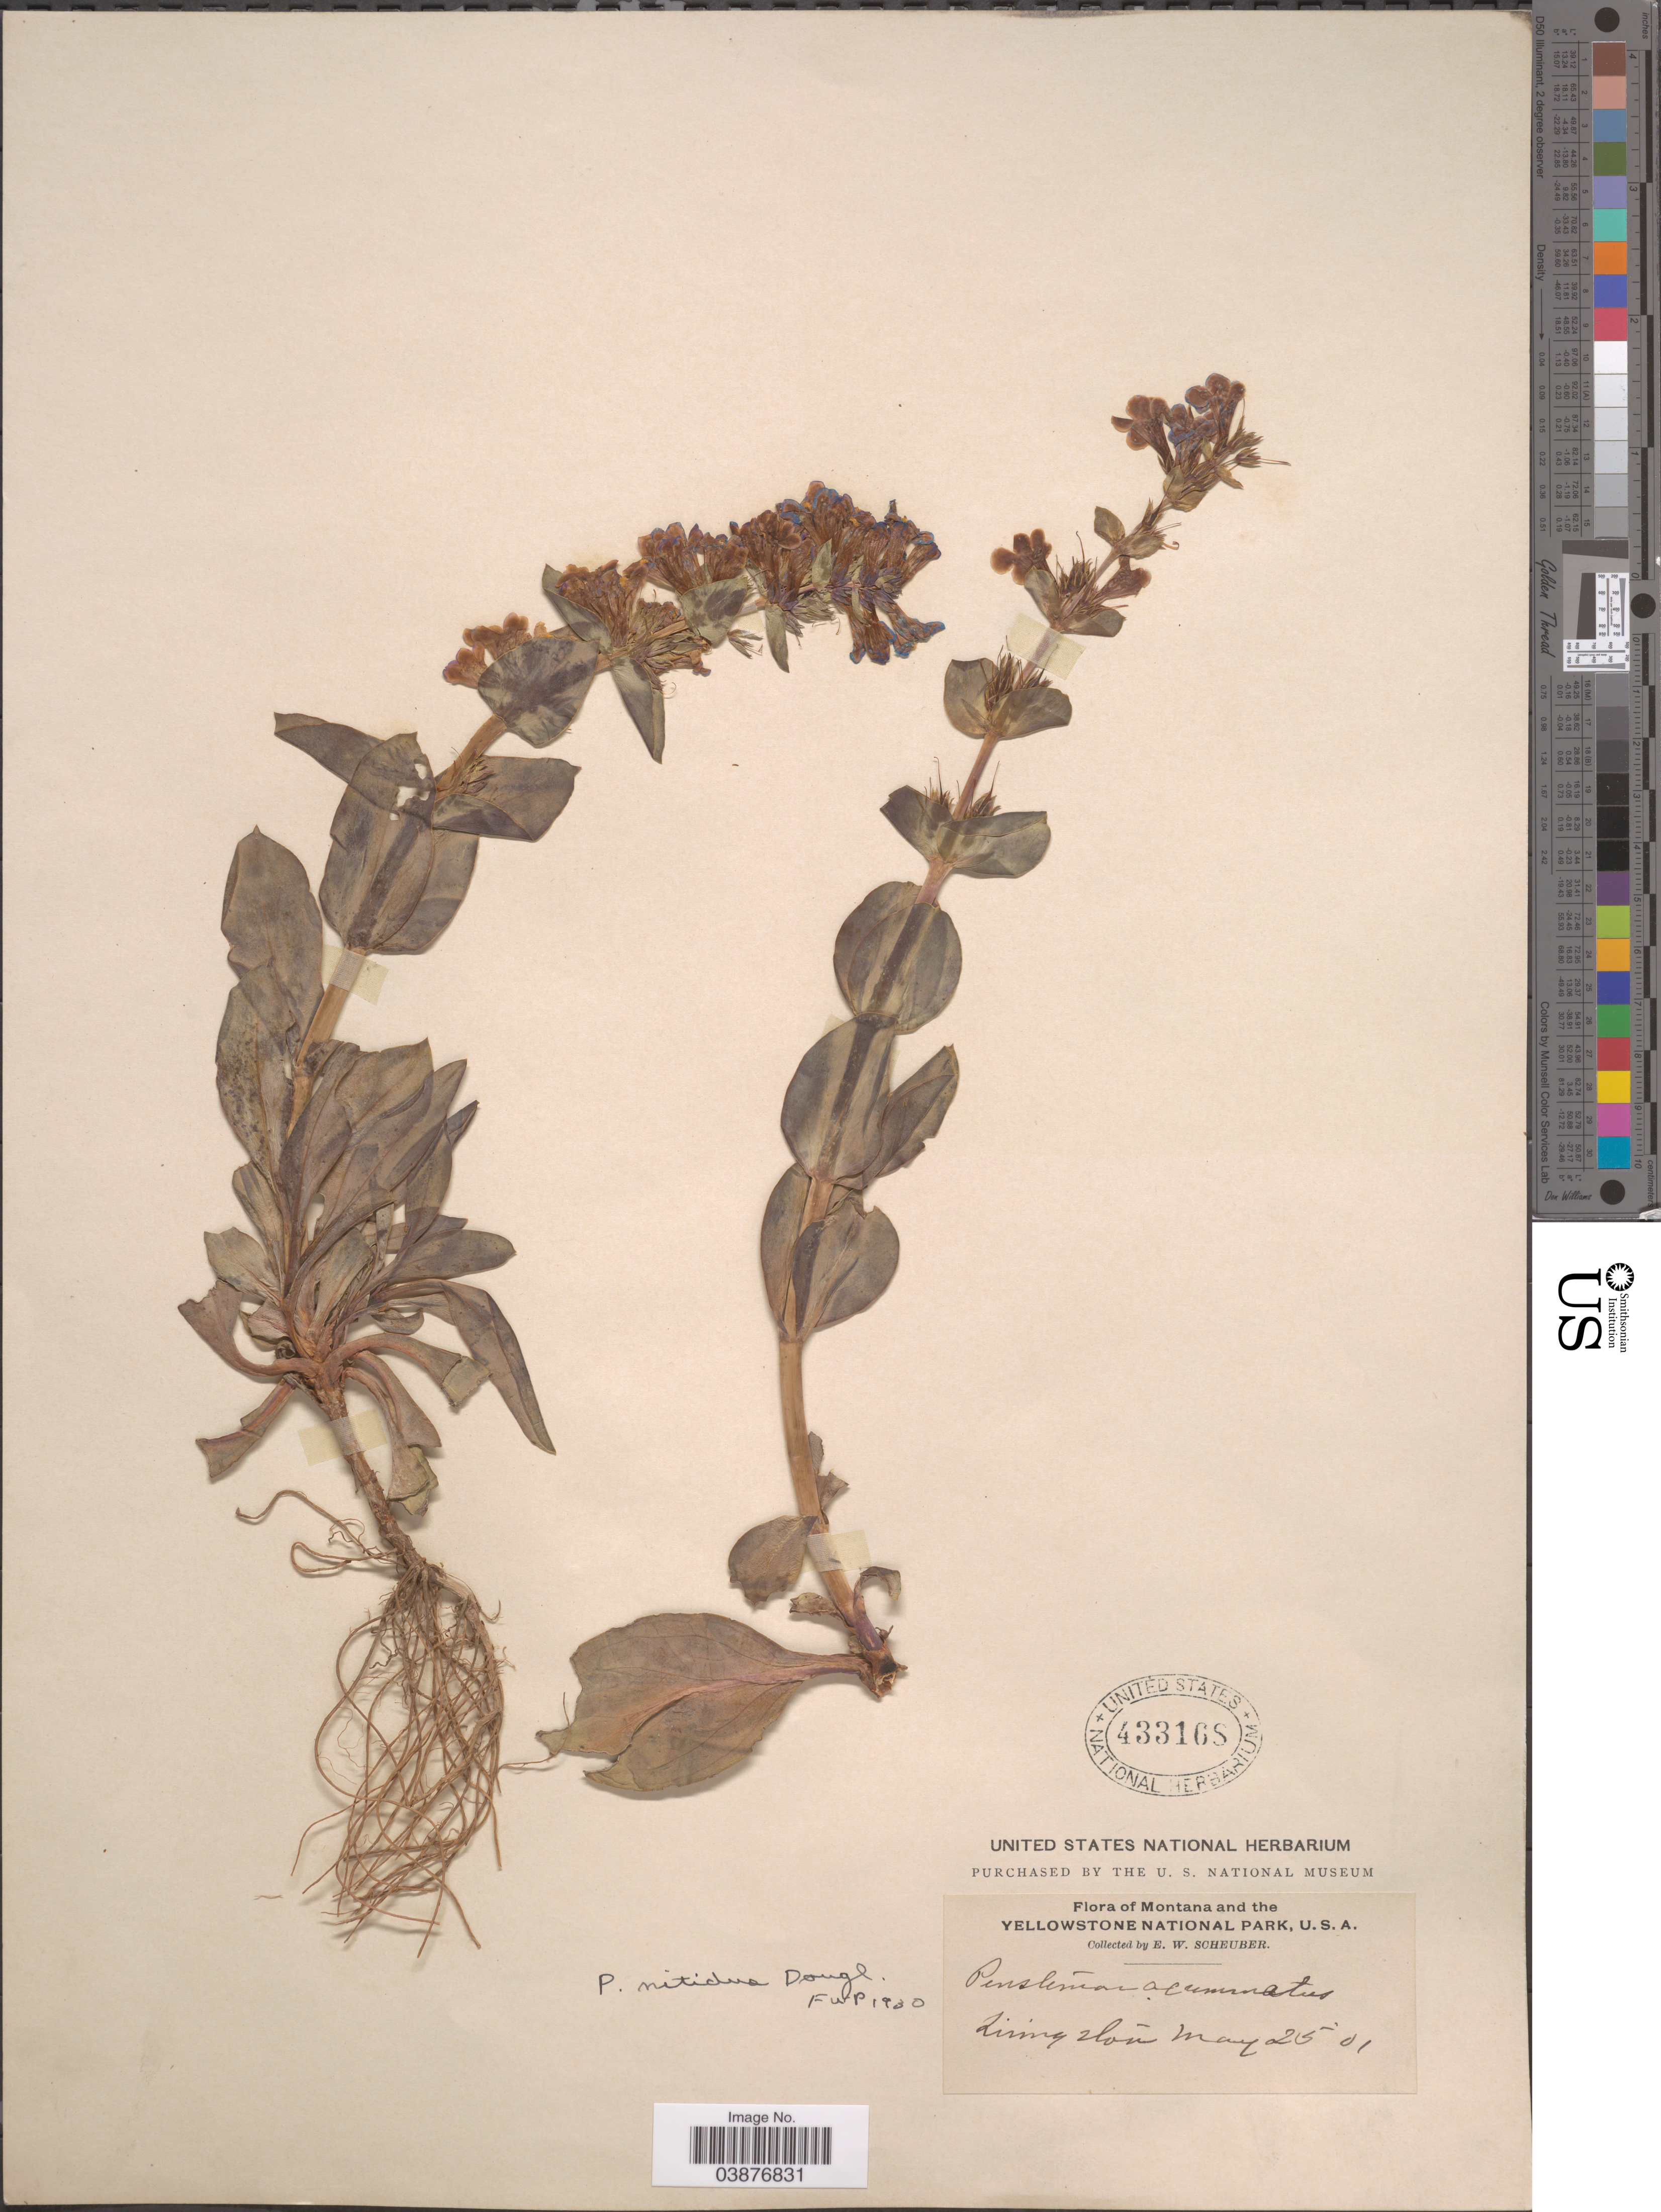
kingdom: Plantae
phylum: Tracheophyta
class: Magnoliopsida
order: Lamiales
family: Plantaginaceae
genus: Penstemon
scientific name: Penstemon nitidus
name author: Douglas ex Benth.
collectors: E. Scheuber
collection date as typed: Transcribed d/m/y: 25/5/1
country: United States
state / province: Montana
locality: The Yellowstone National Park. Living stone.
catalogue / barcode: US 433168